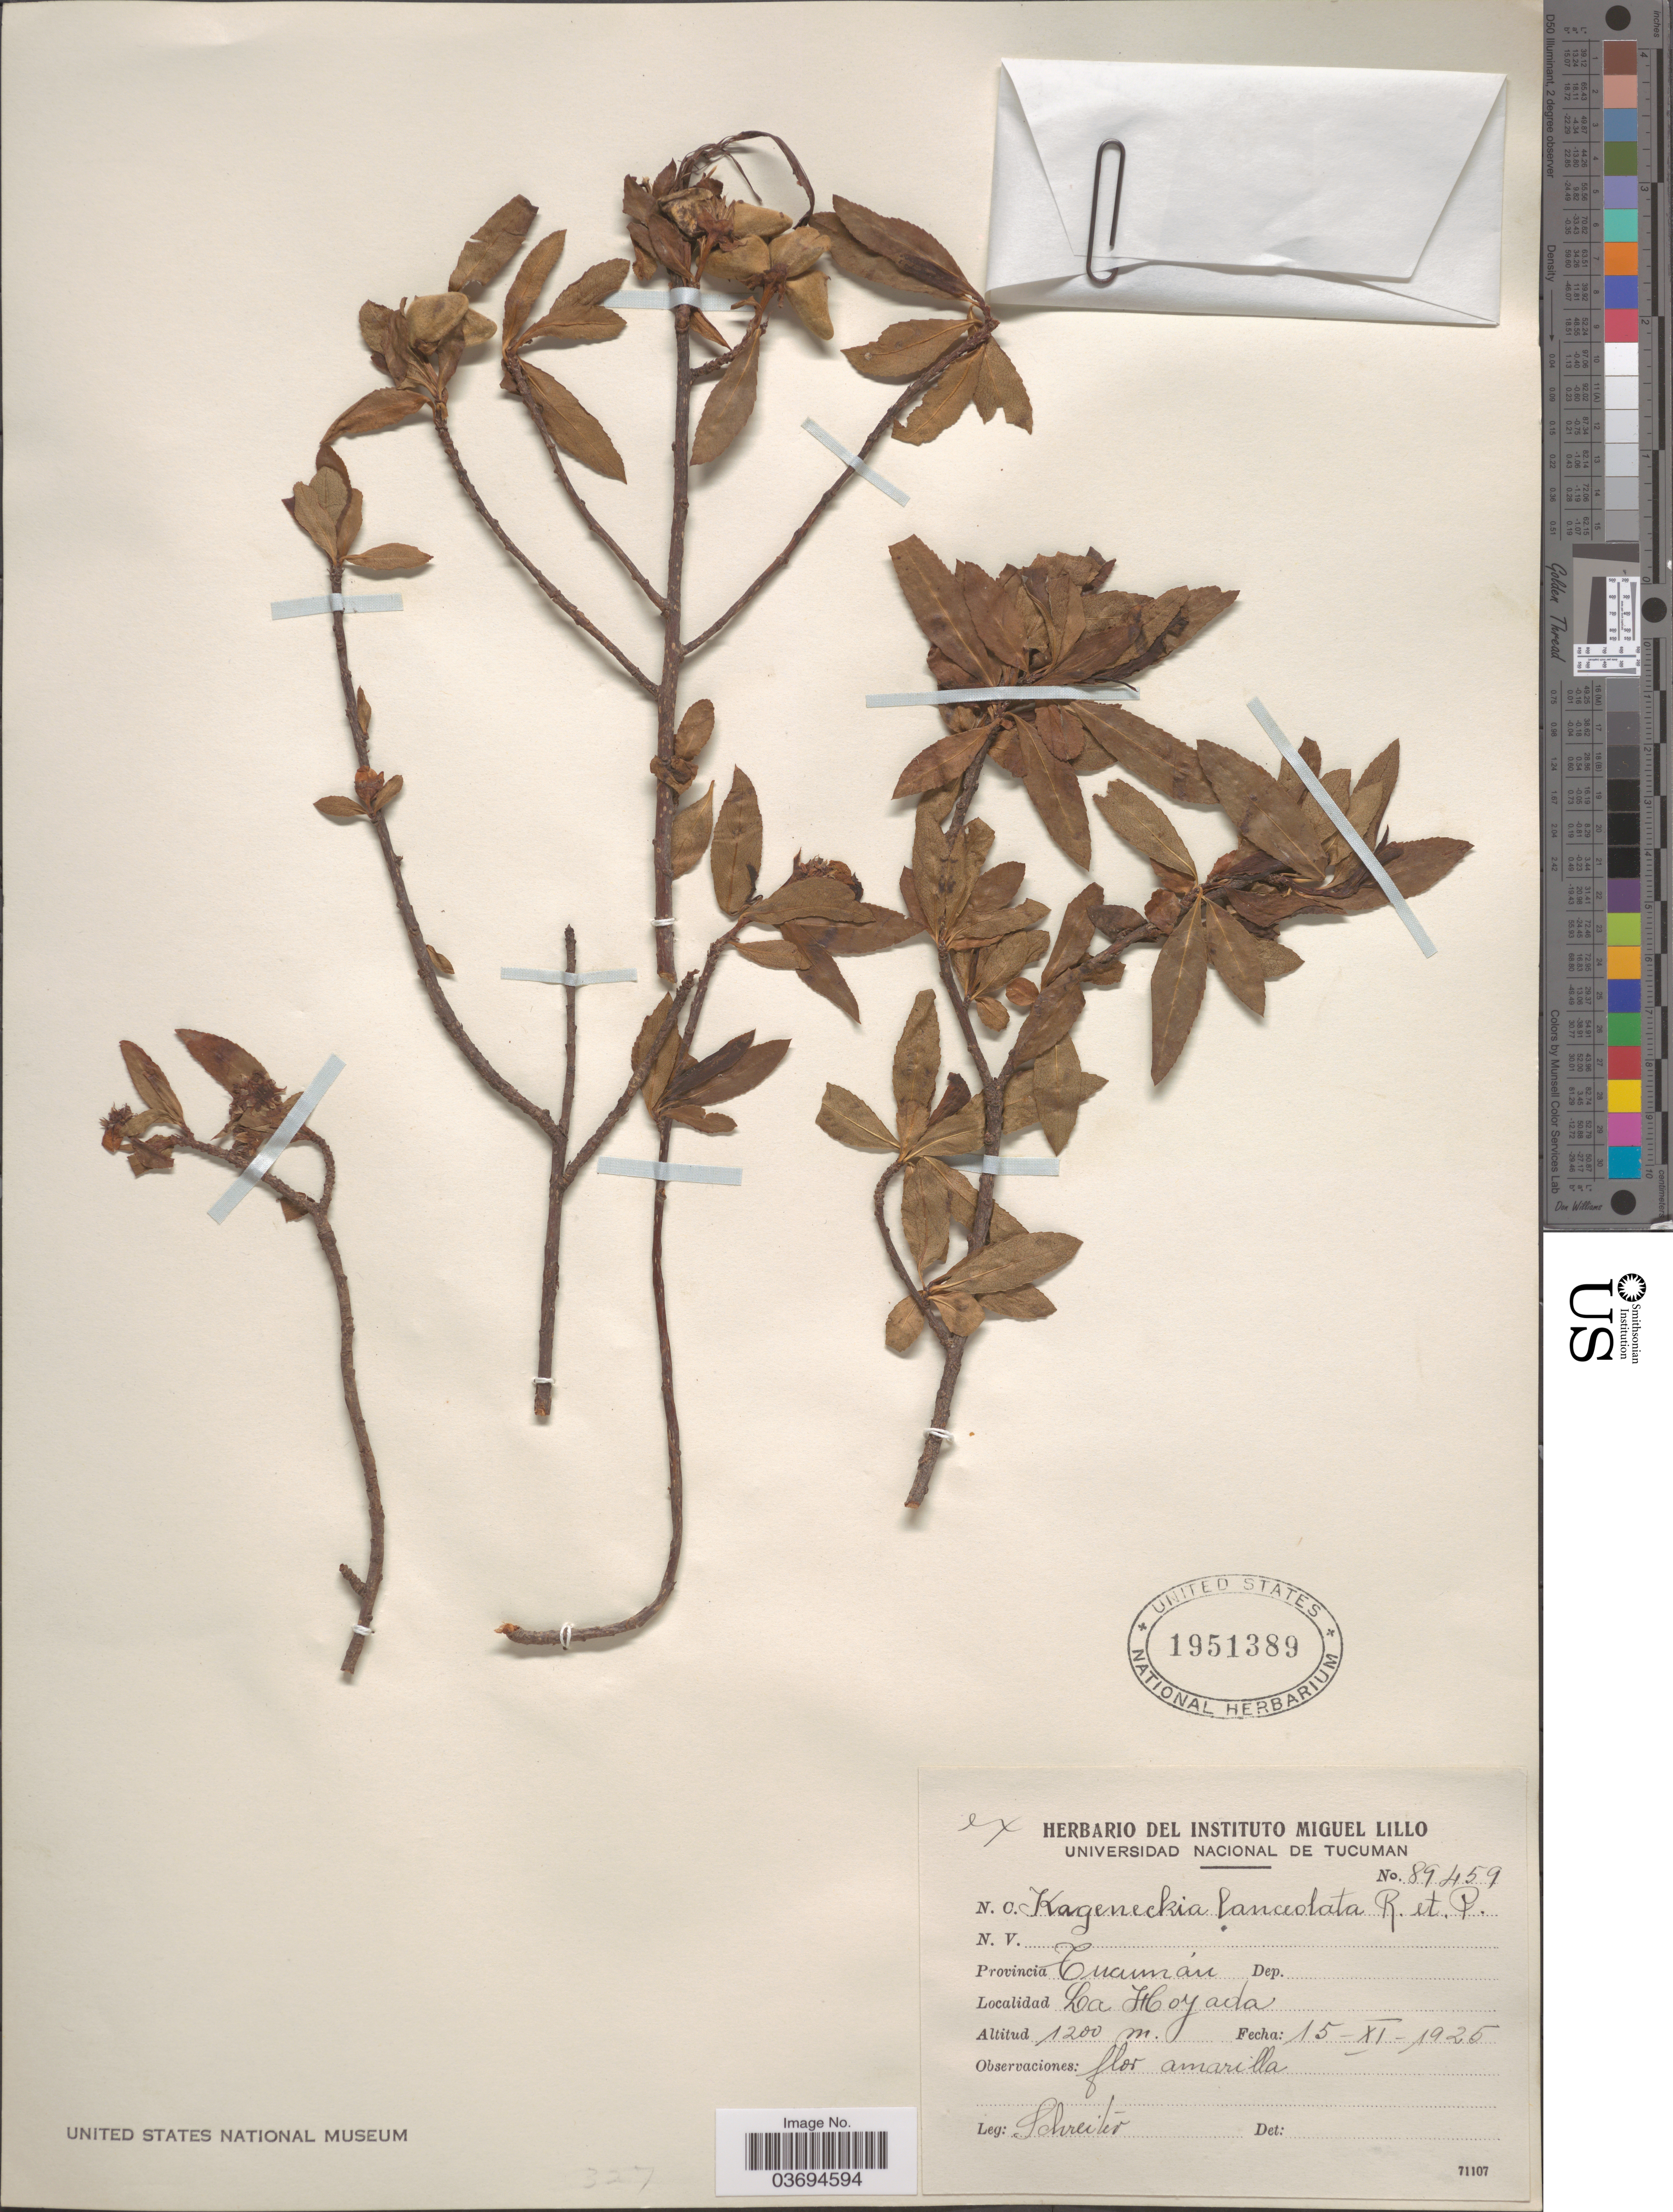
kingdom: Plantae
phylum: Tracheophyta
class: Magnoliopsida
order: Rosales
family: Rosaceae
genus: Kageneckia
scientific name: Kageneckia lanceolata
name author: Ruiz & Pav.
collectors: -. Schreiter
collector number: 89459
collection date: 1925-11-15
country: Argentina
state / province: Tucuman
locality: La Hoyada.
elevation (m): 1200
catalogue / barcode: US 1951389